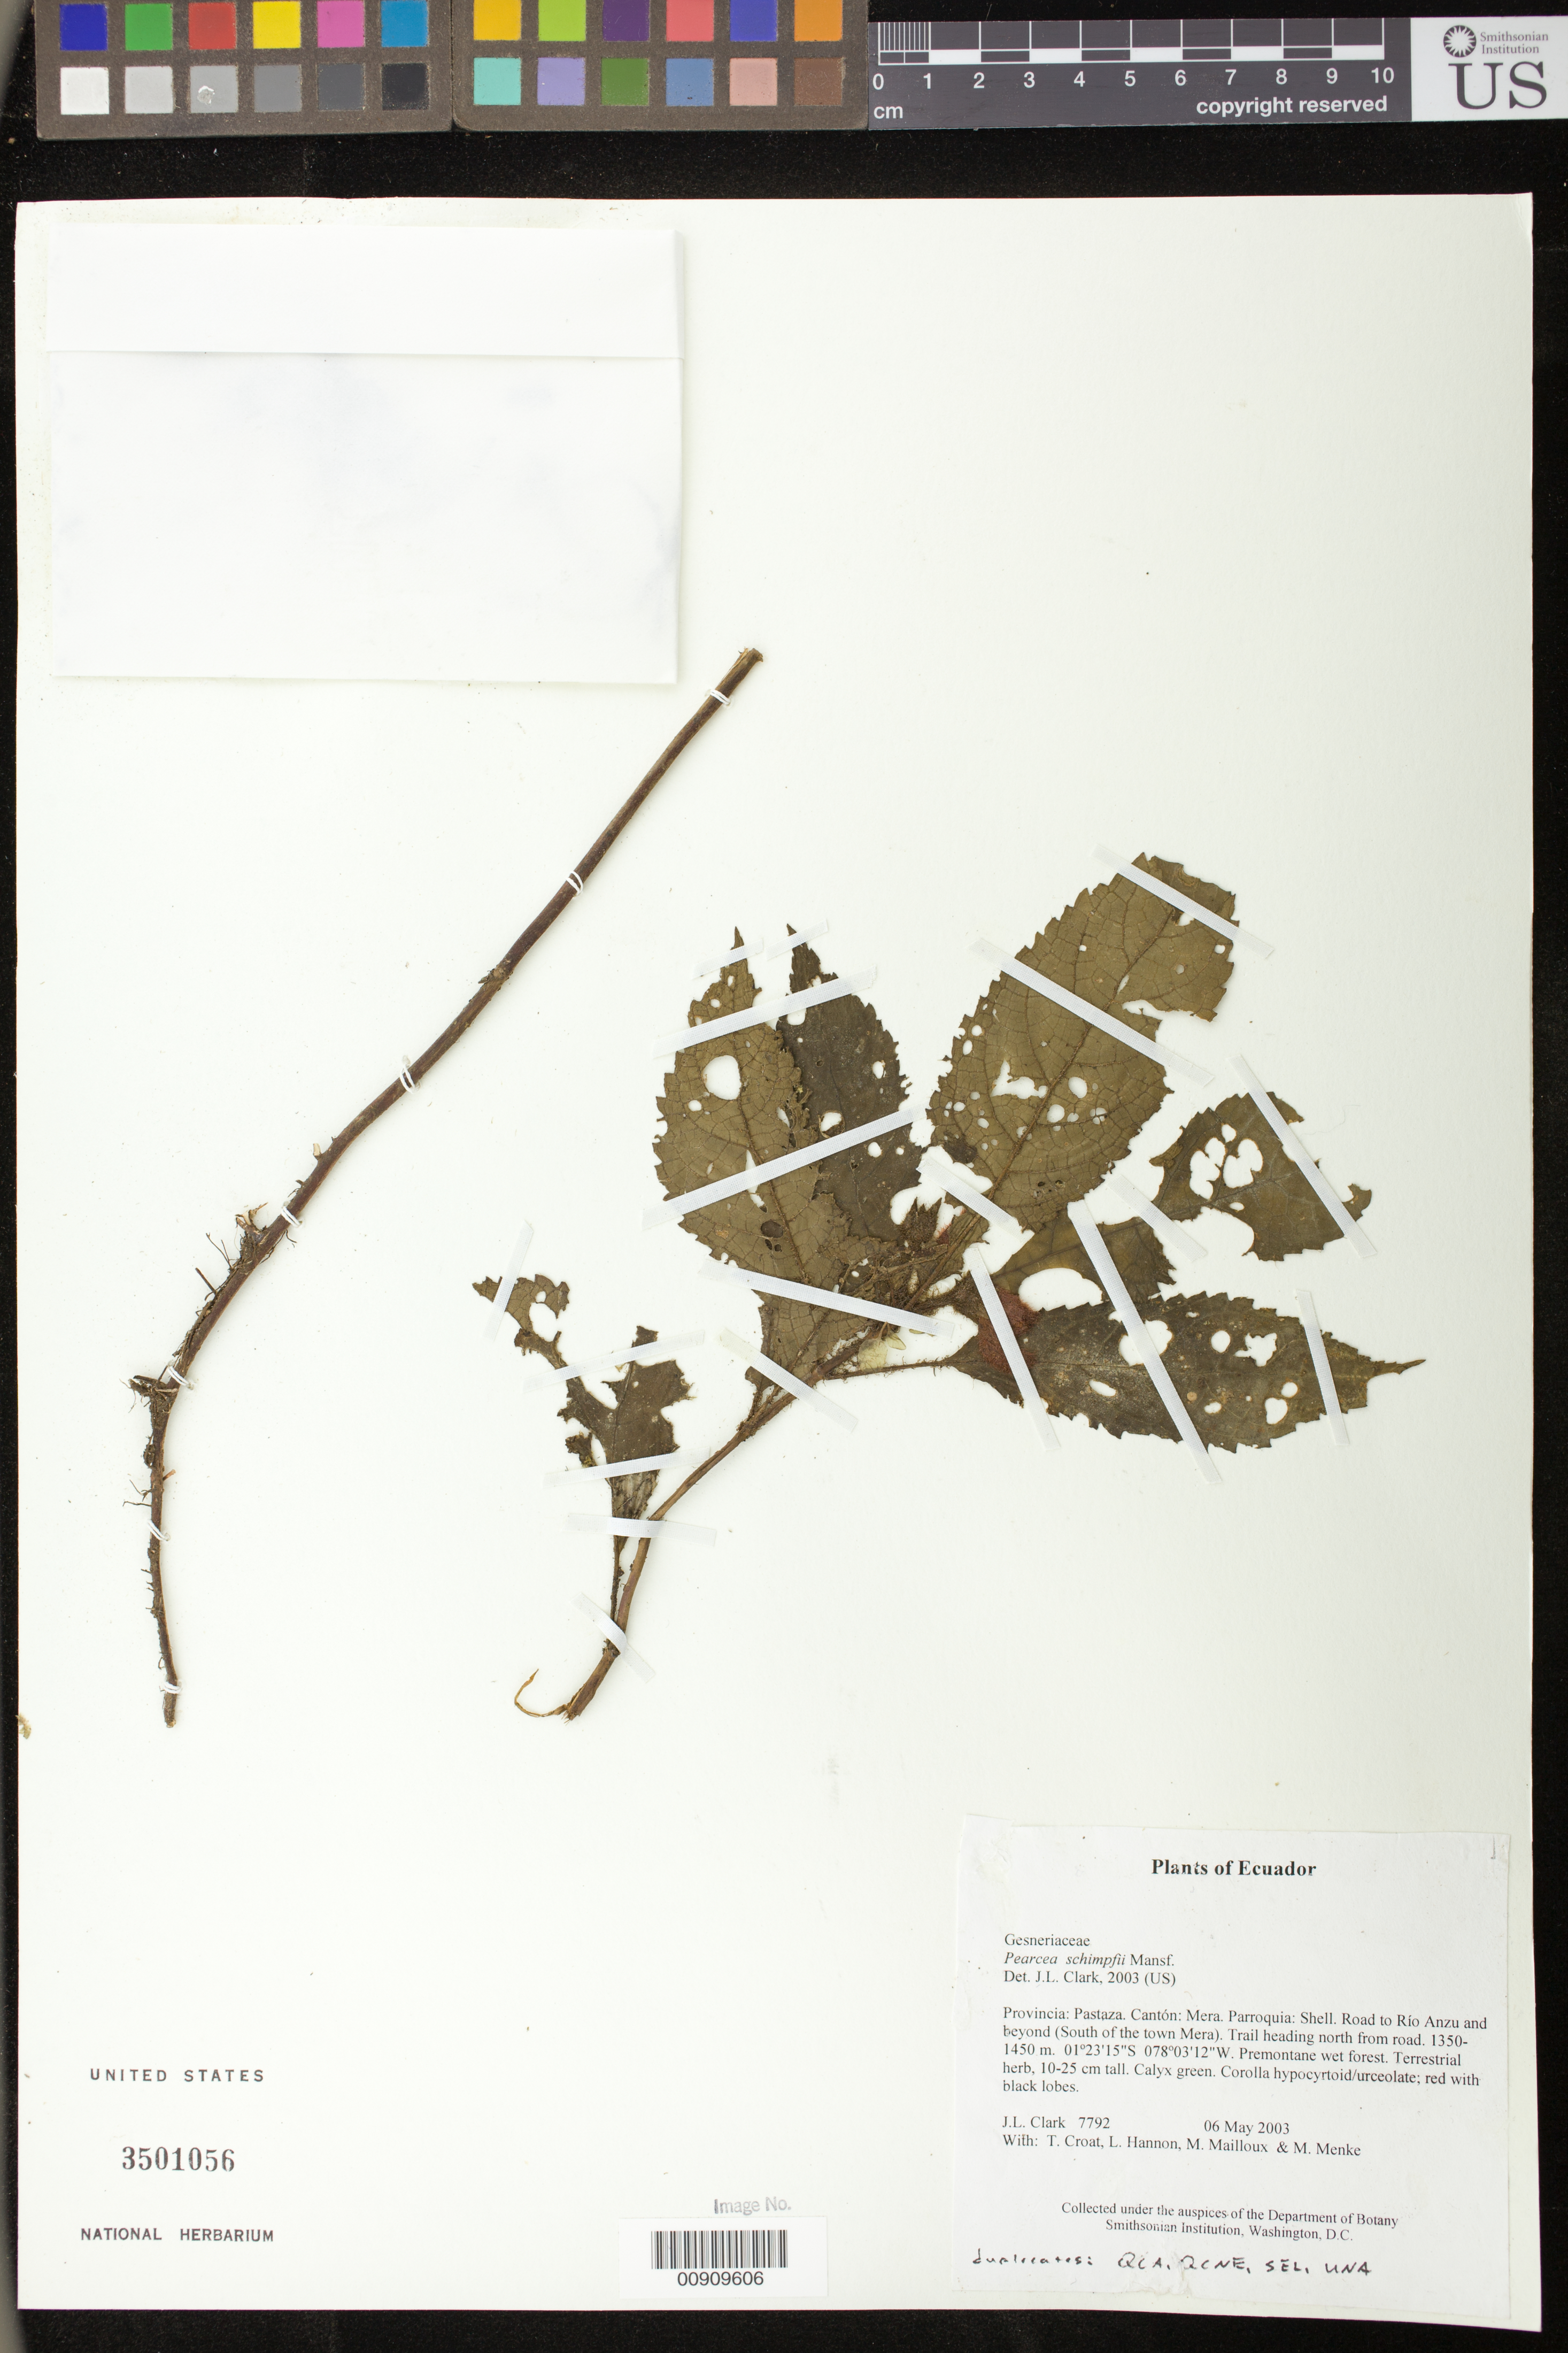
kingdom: Plantae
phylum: Tracheophyta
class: Magnoliopsida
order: Lamiales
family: Gesneriaceae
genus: Pearcea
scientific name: Pearcea schimpfii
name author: Mansf.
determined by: Clark, J. L., (SEL), The Marie Selby Botanical Garden (UNITED STATES)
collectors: J. L. Clark, T. B. Croat, L. Hannon, M. Mailloux & M. Menke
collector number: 7792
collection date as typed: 06 May 2003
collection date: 2003-05-06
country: Ecuador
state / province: Pastaza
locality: Mera. Parroquia: Shell. Road to Río Anzu and beyond (South of the town Mera). Trail heading north from road.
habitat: Premontane wet forest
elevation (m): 1350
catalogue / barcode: US 3501056